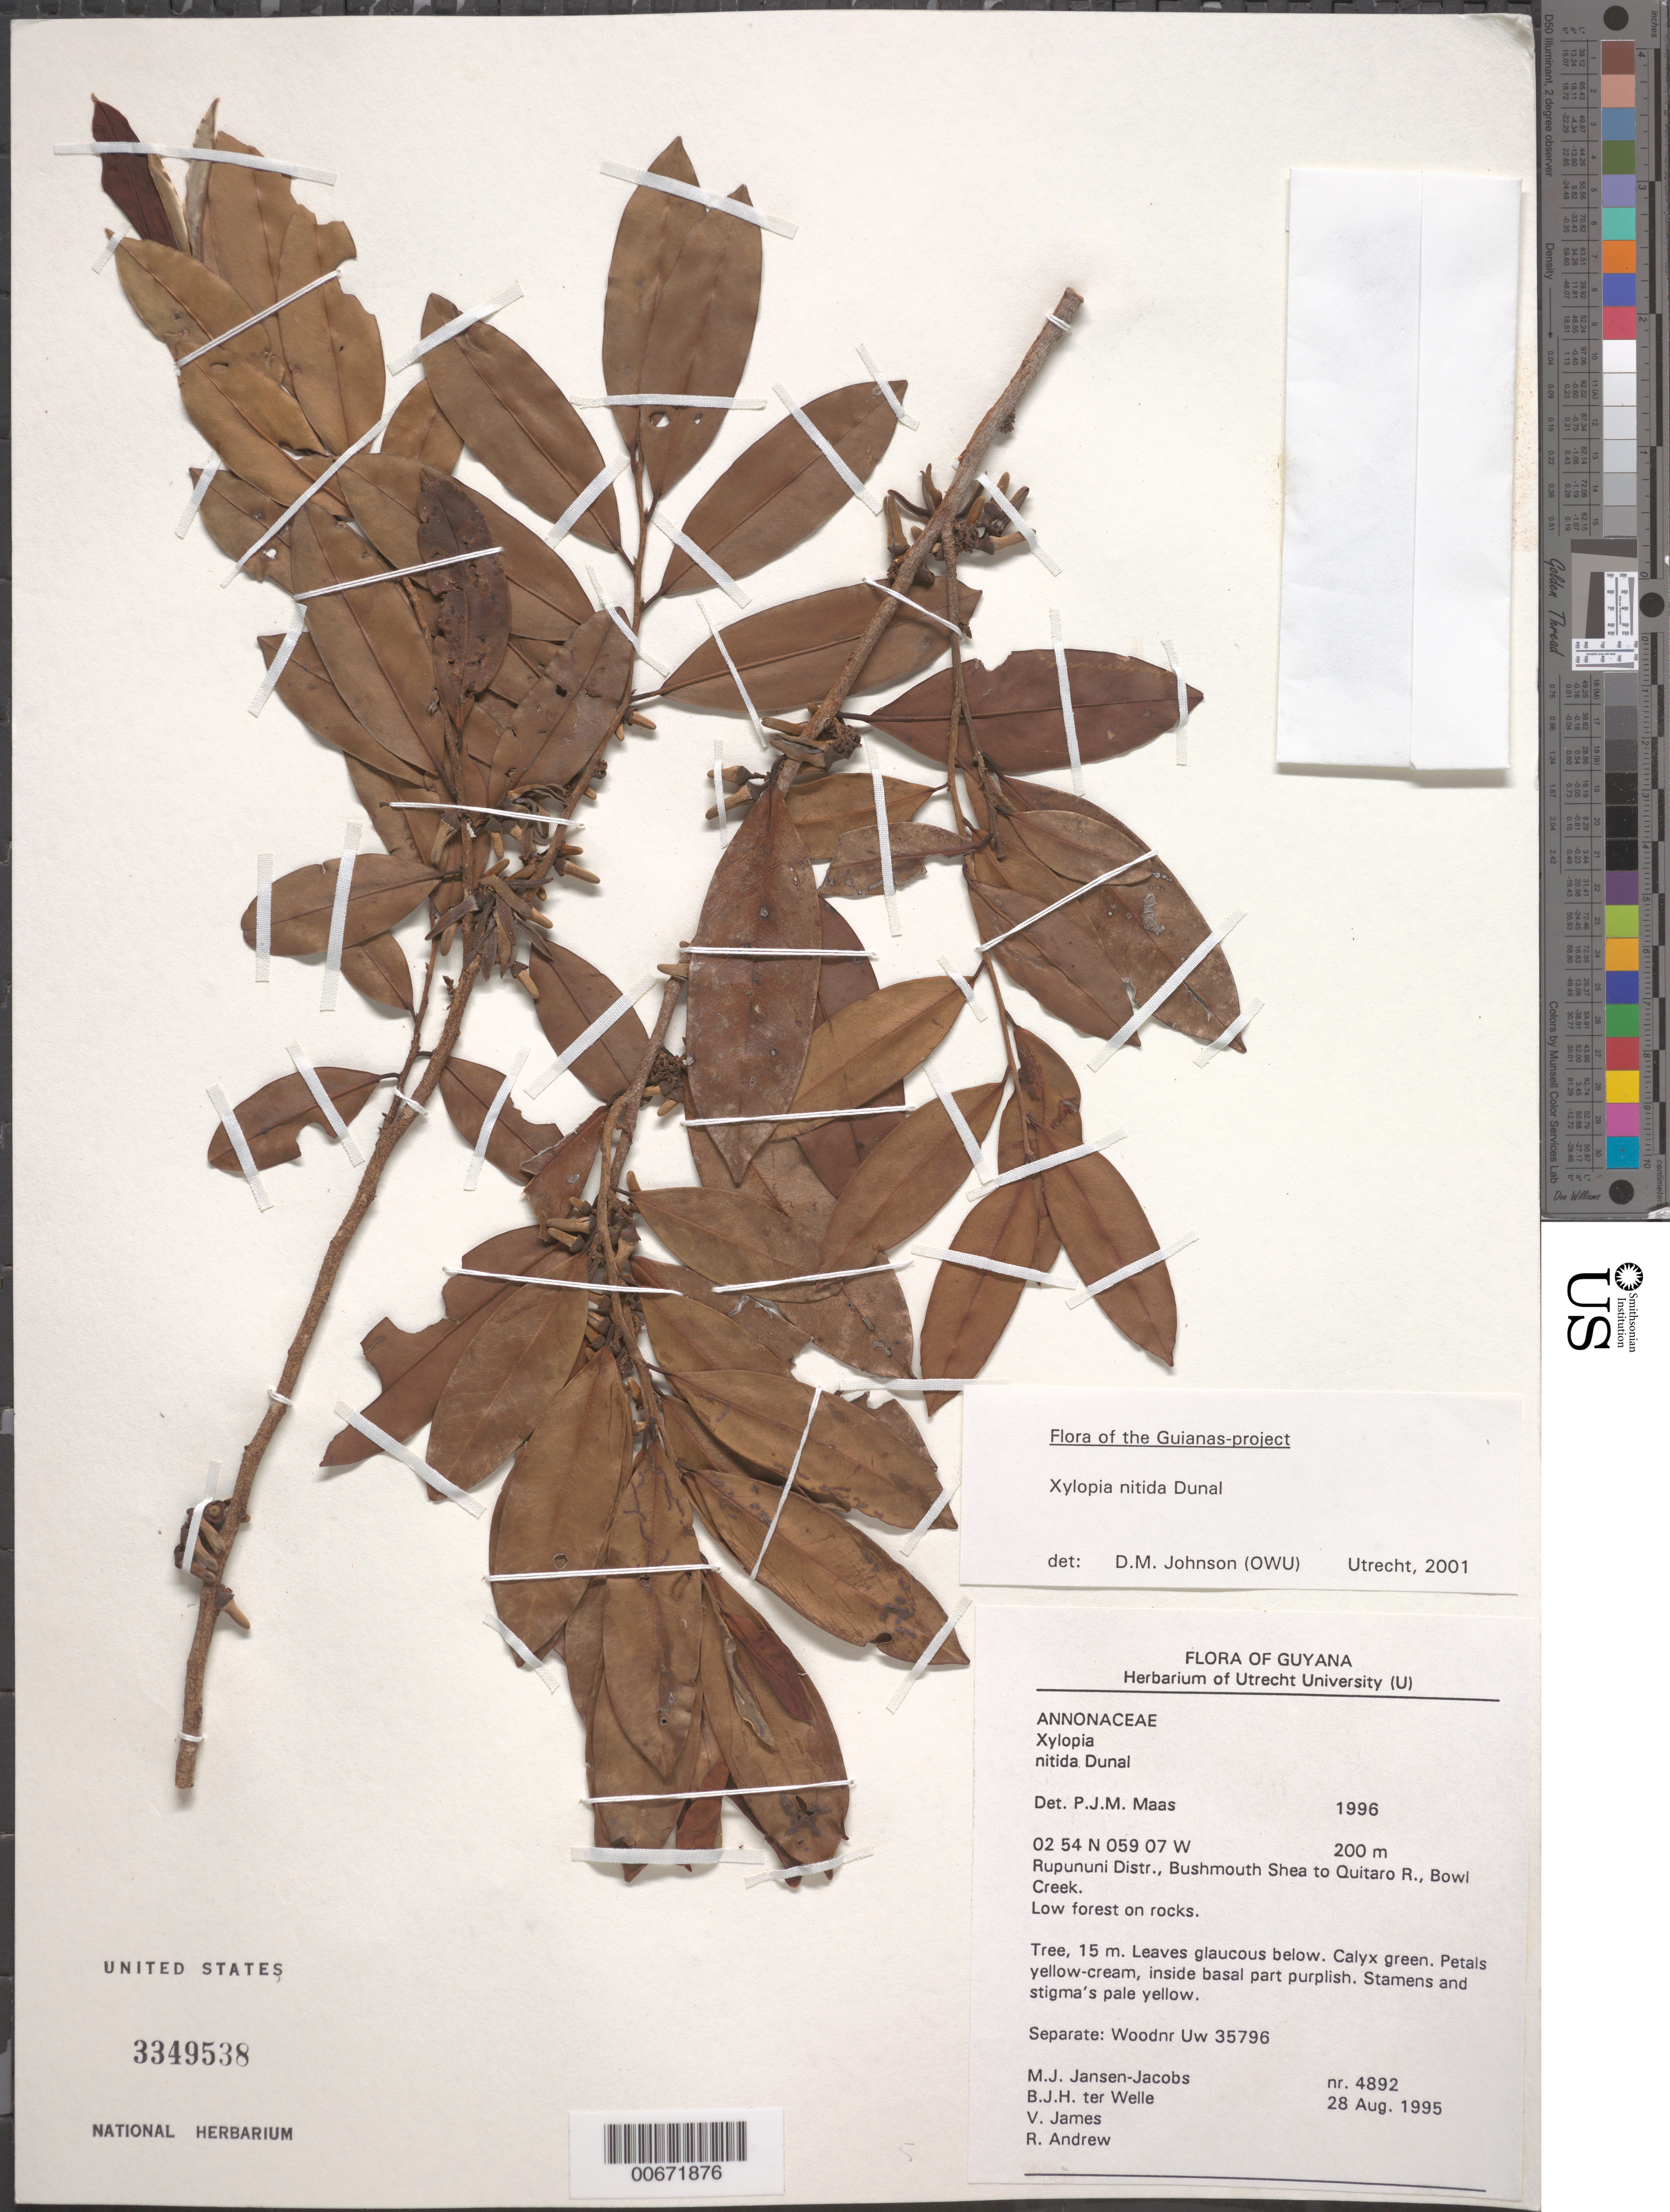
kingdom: Plantae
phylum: Tracheophyta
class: Magnoliopsida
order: Magnoliales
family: Annonaceae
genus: Xylopia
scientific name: Xylopia nitida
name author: Dunal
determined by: Johnson, D. M.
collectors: M. J. Jansen-Jacobs, B. Welle, V. James & R. Andrew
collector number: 4892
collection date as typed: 28-Aug-95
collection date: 1995-08-28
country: Guyana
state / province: U. Takutu-U. Essequibo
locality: Bowl Creek, Bushmouth, Shea to Quitaro River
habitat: Low forest on rocks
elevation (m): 200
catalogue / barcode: US 3349538